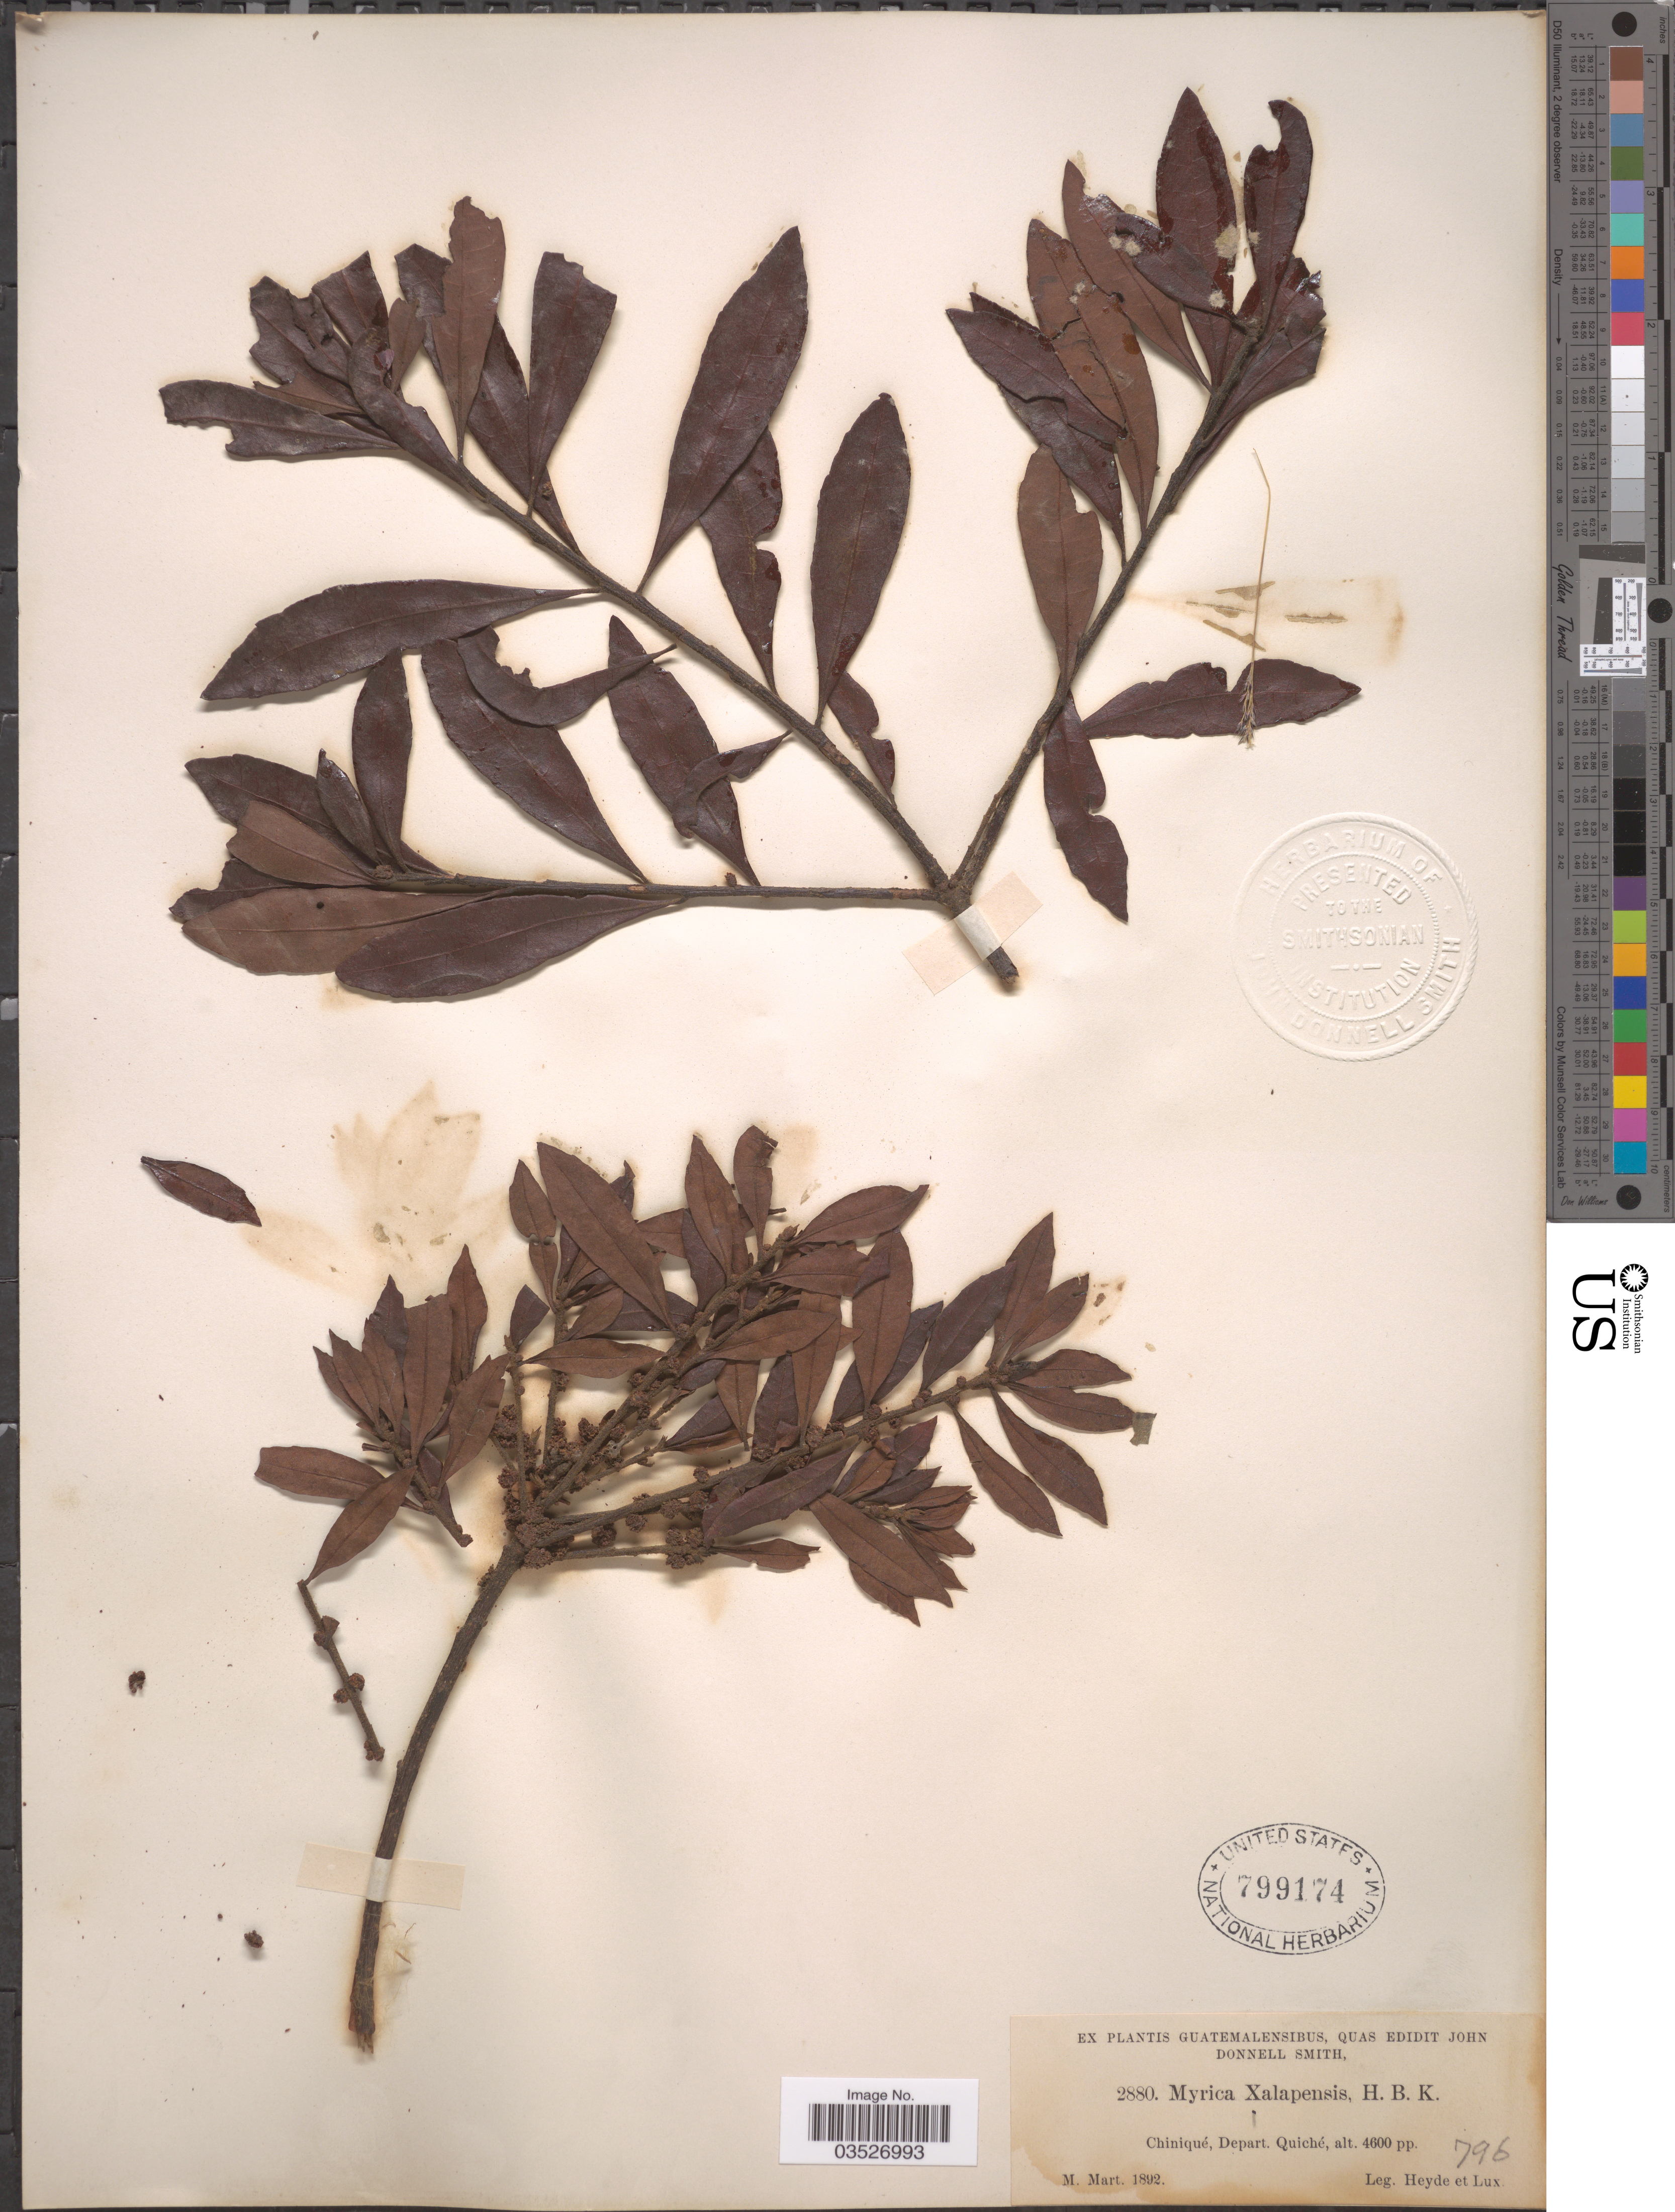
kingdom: Plantae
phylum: Tracheophyta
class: Magnoliopsida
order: Fagales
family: Myricaceae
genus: Morella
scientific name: Morella cerifera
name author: (L.) Small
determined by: Strong, Mark T., (BOT), Smithsonian Institution - National Museum of Natural History (UNITED STATES)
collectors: Heyde & Lux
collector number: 2880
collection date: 1892-03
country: Guatemala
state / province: El Quiché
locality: Chiniqué, Depart. Quiché.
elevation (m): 1402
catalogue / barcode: US 799174